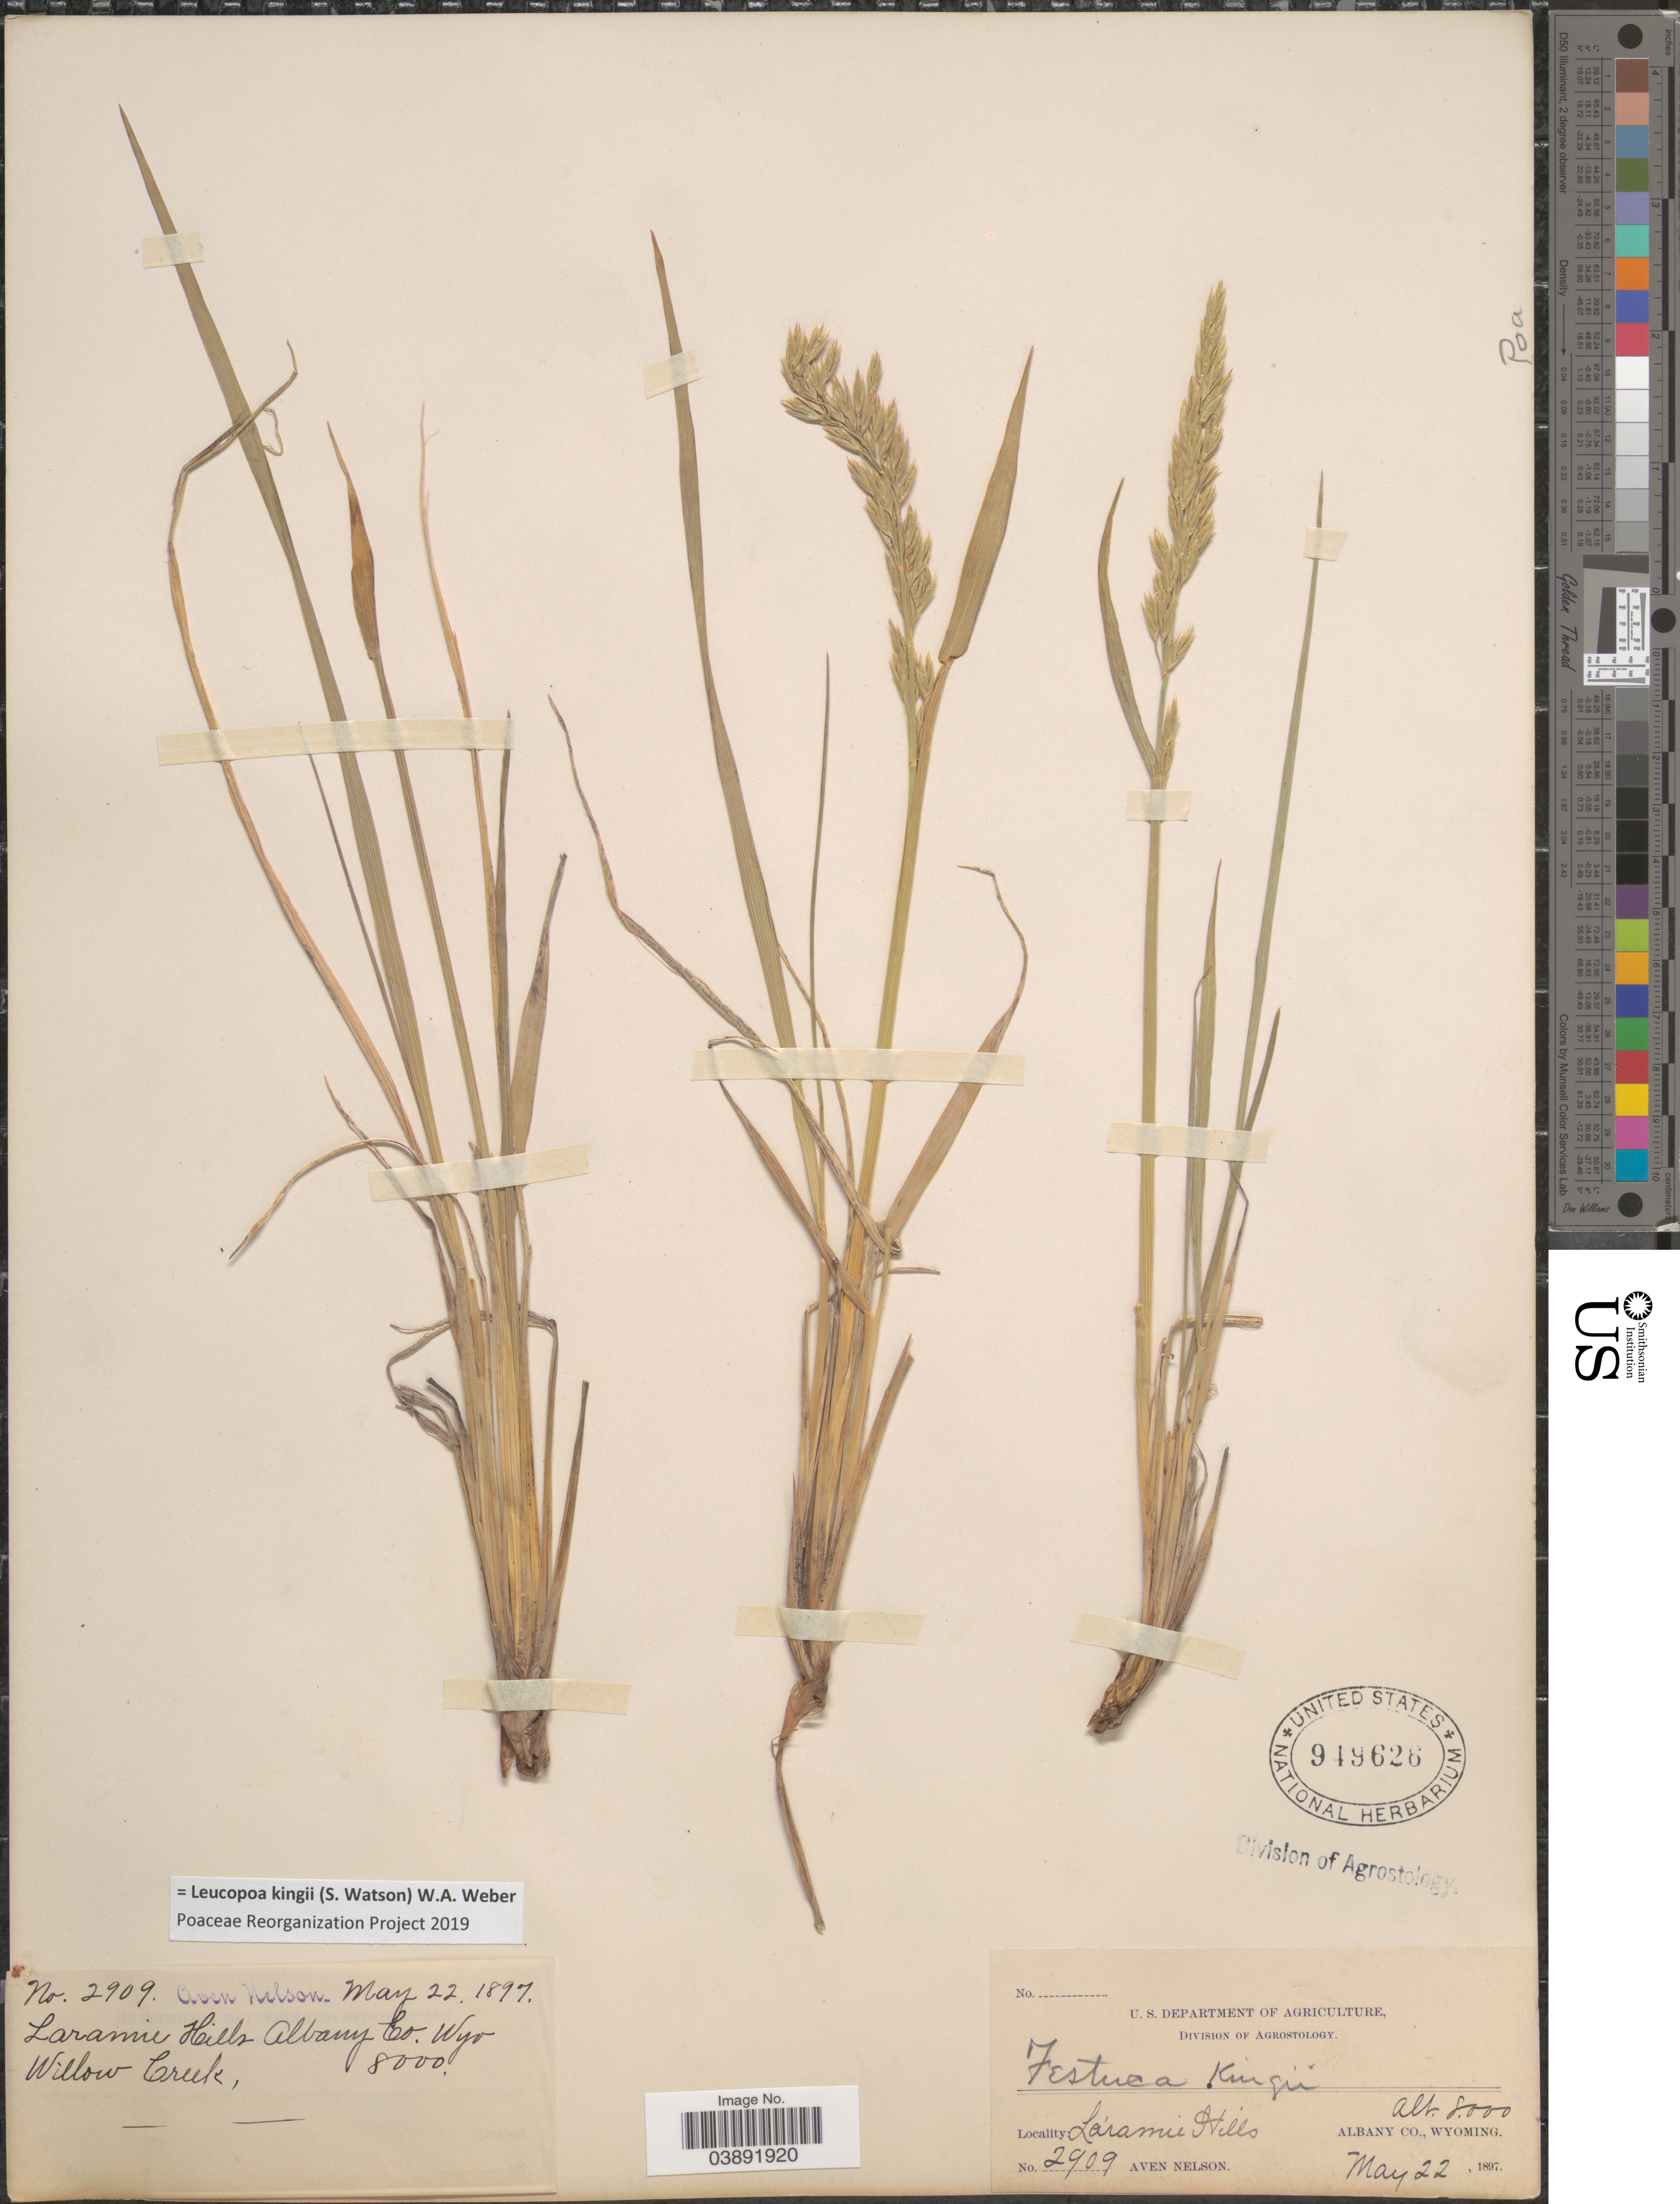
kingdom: Plantae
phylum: Tracheophyta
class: Liliopsida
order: Poales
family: Poaceae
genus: Hesperochloa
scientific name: Hesperochloa kingii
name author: (S. Watson) Rydb.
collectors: A. Nelson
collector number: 2909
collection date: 1897-05-22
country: United States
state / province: Wyoming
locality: Laramie Hills. Albany Co. Willow Creek.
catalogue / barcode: US 949626